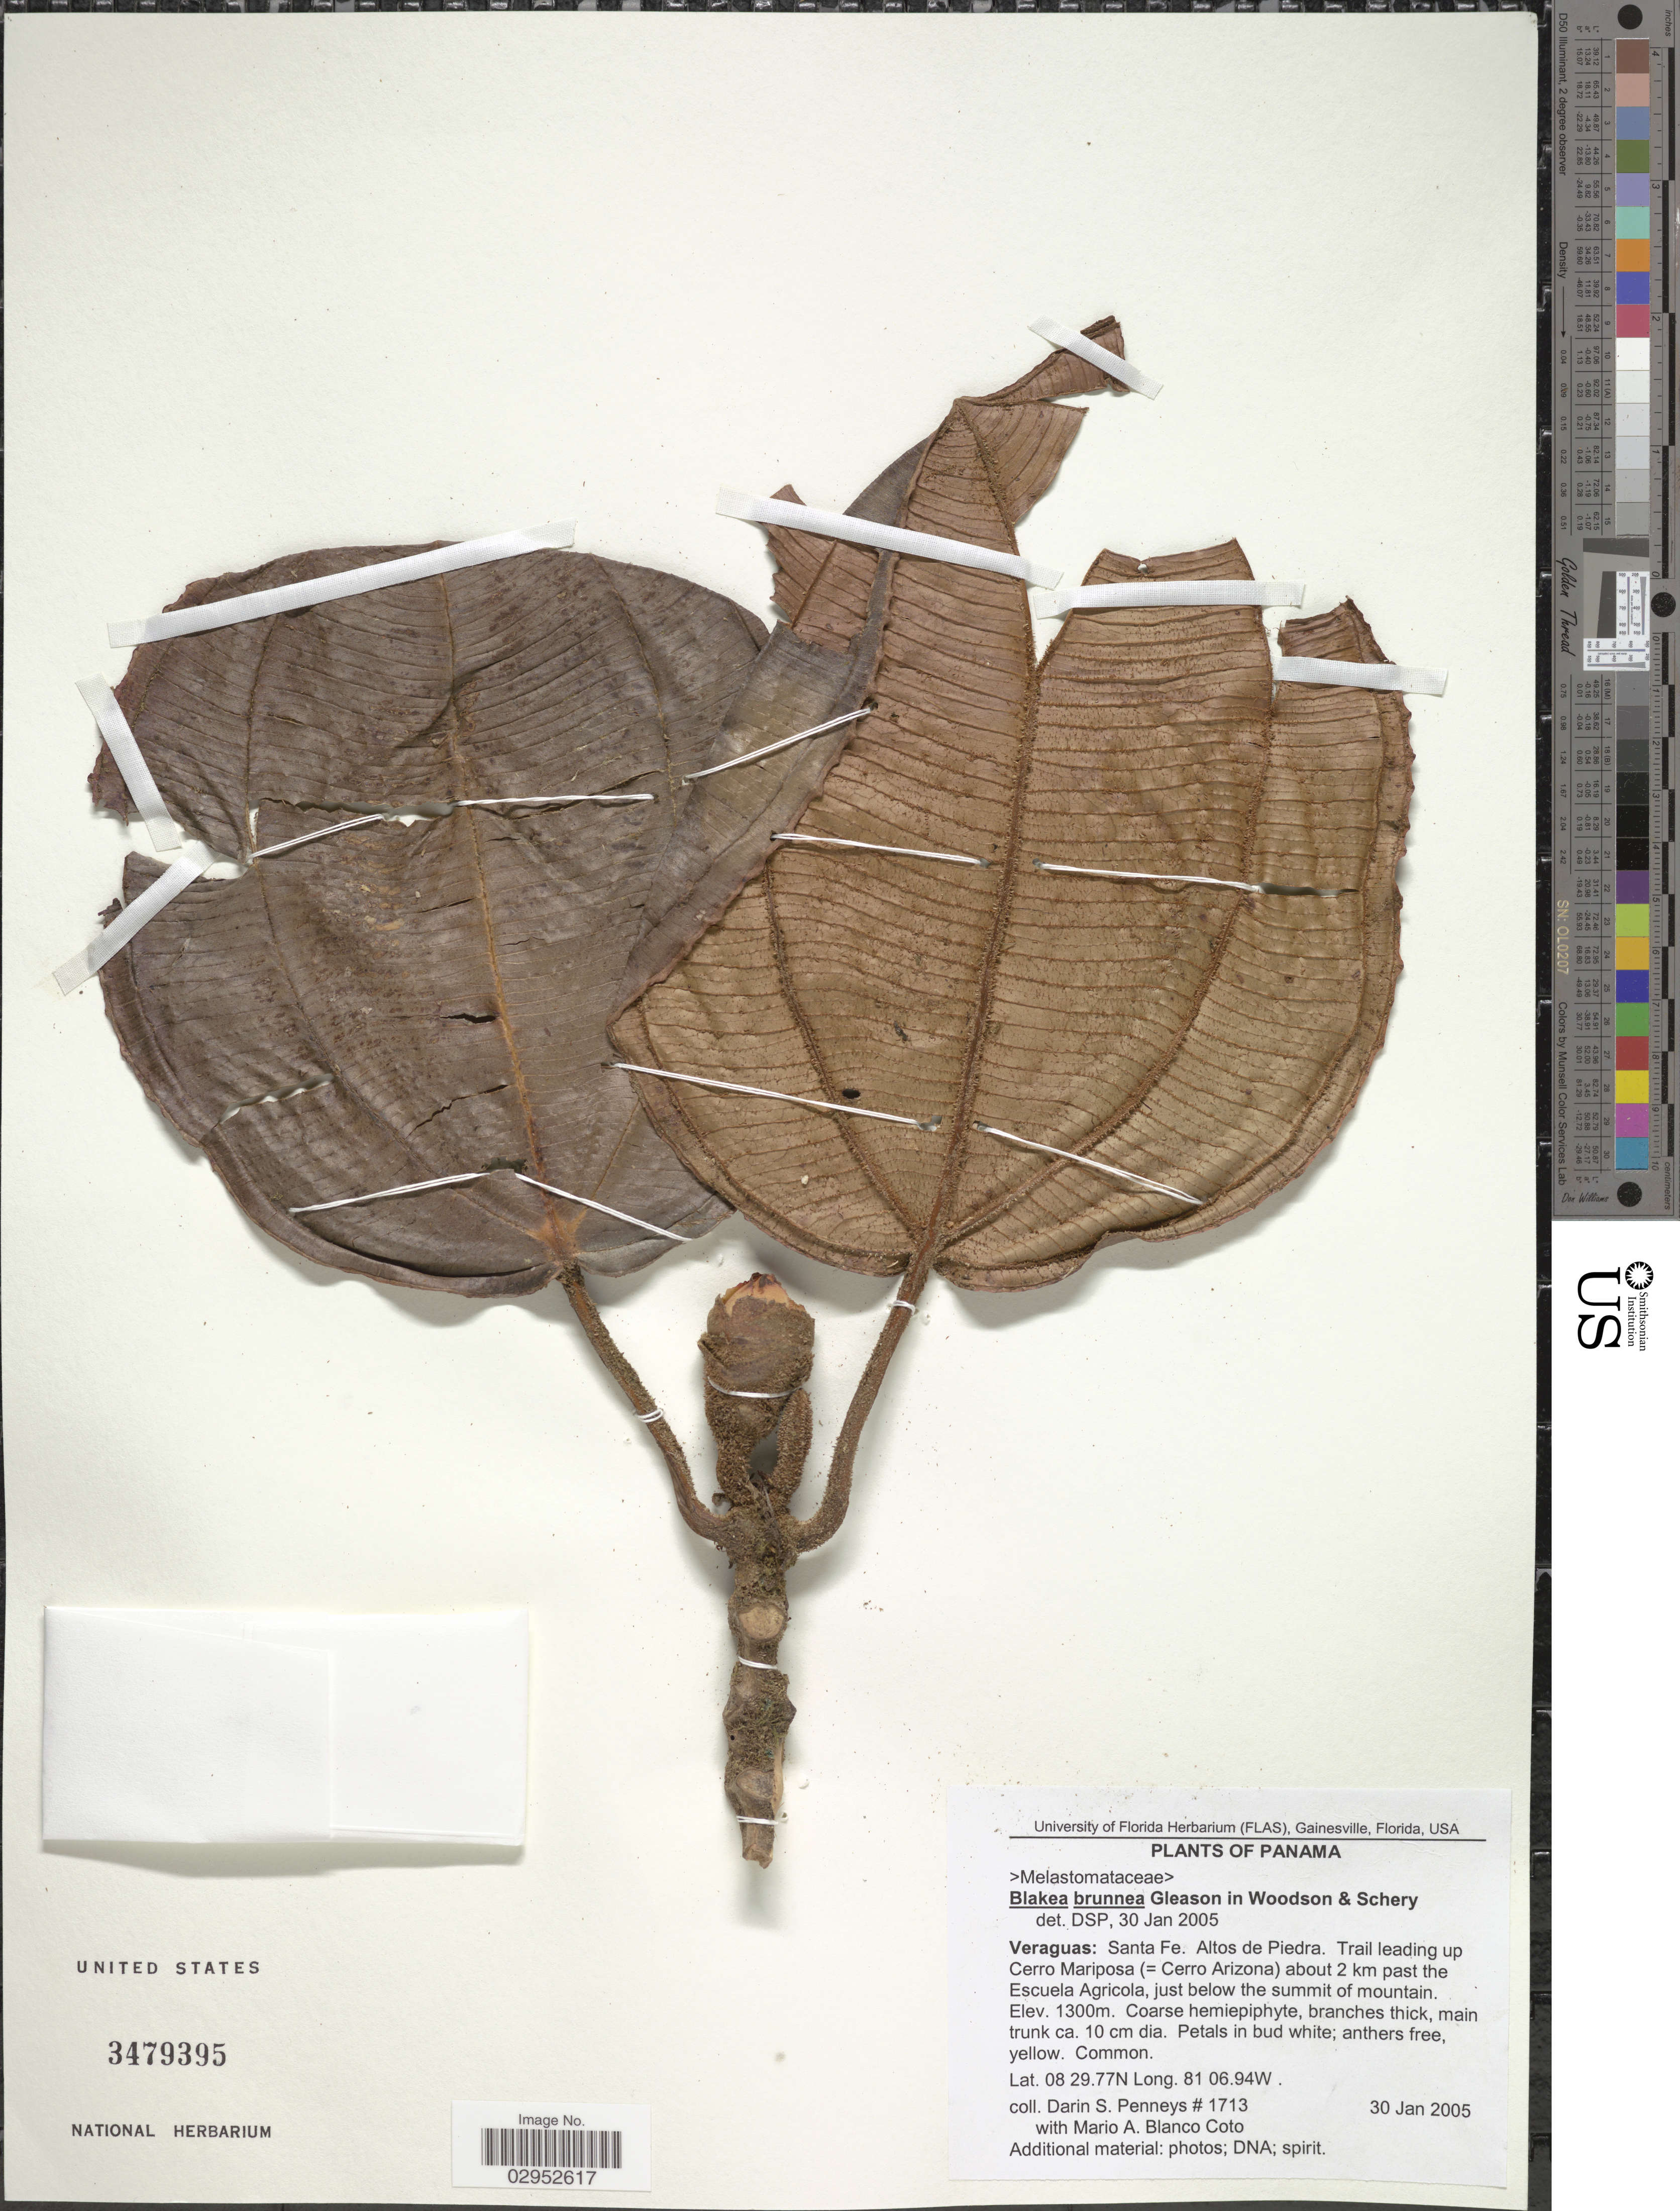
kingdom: Plantae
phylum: Tracheophyta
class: Magnoliopsida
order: Myrtales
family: Melastomataceae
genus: Blakea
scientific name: Blakea brunnea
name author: Gleason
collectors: D. S. Penneys & M. Blanco Coto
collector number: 1713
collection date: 2005-01-30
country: Panama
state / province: Veraguas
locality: Santa Fe. Altos de Piedra. Trail leading up Cerro Mariposa (=Cerro Arizona) about 2 km past the Escuela Agricola, just below the summit of mountain.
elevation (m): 396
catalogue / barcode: US 3479395